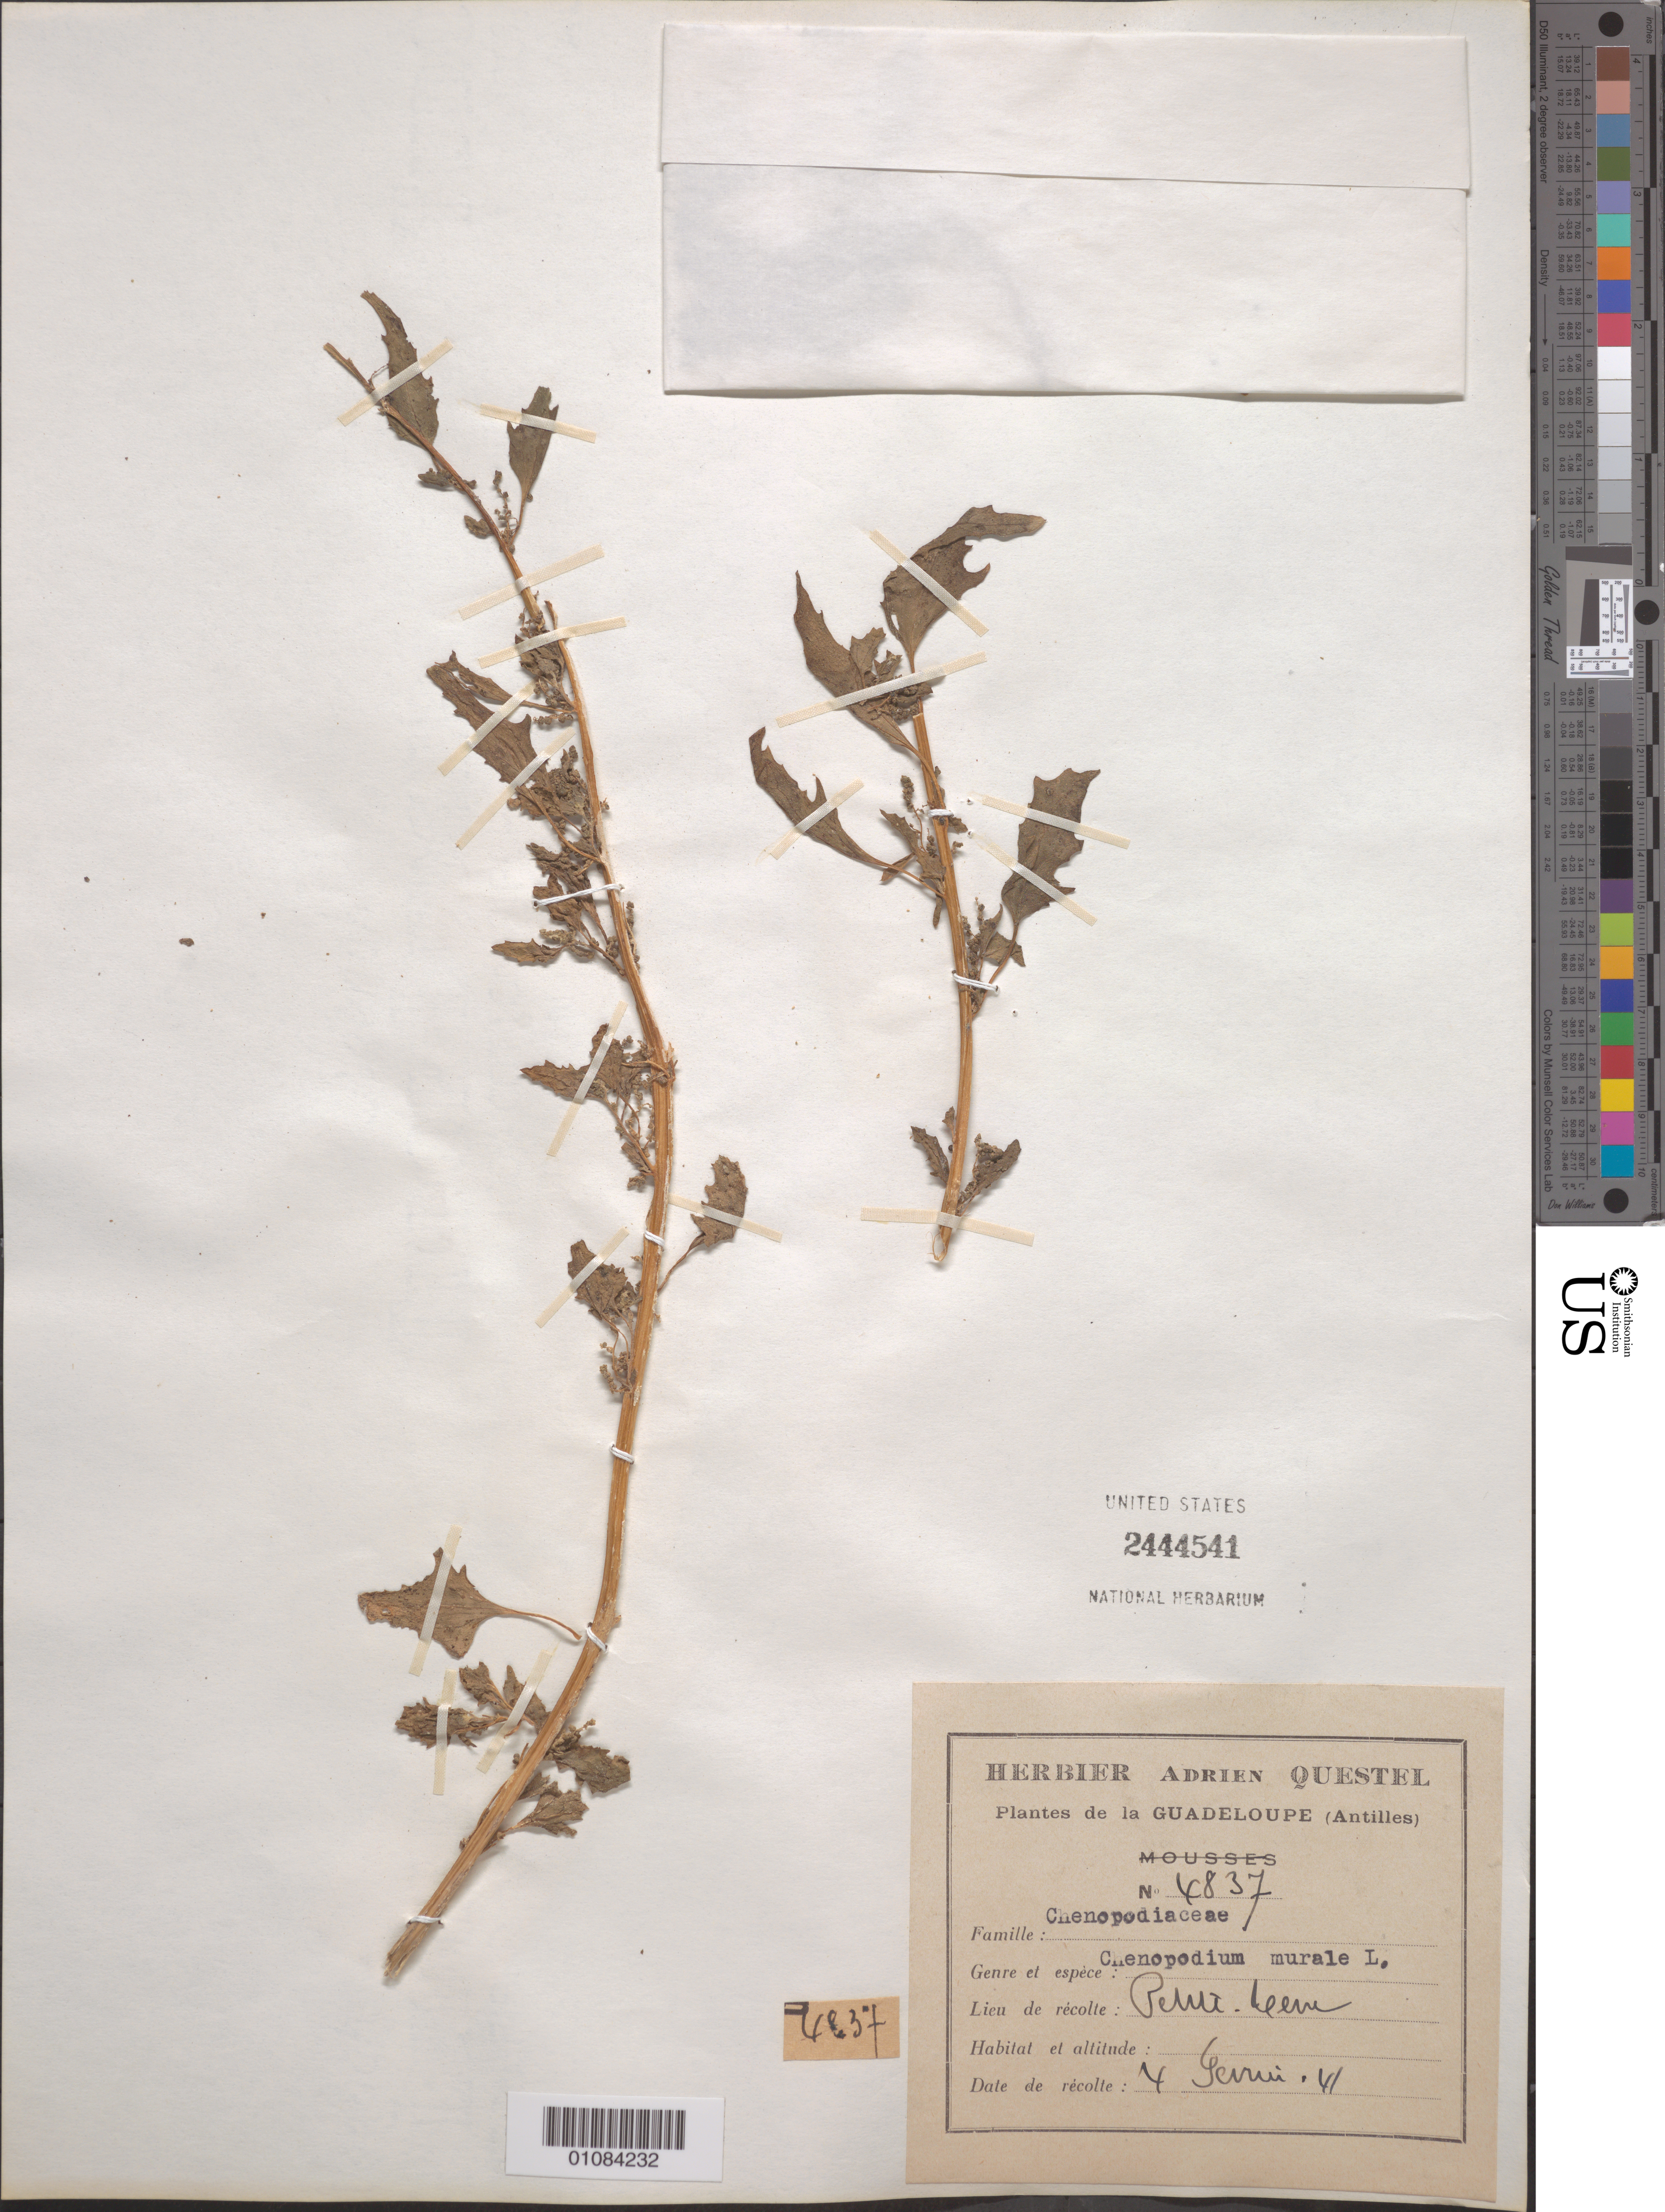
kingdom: Plantae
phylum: Tracheophyta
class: Magnoliopsida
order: Caryophyllales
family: Amaranthaceae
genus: Chenopodium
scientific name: Chenopodium murale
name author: L.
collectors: A. Questel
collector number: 4837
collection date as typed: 04 Feb 1941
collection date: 1941-02-04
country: Guadeloupe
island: Petite Terre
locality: Petite-Aleve (sp?)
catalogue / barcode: US 2444541